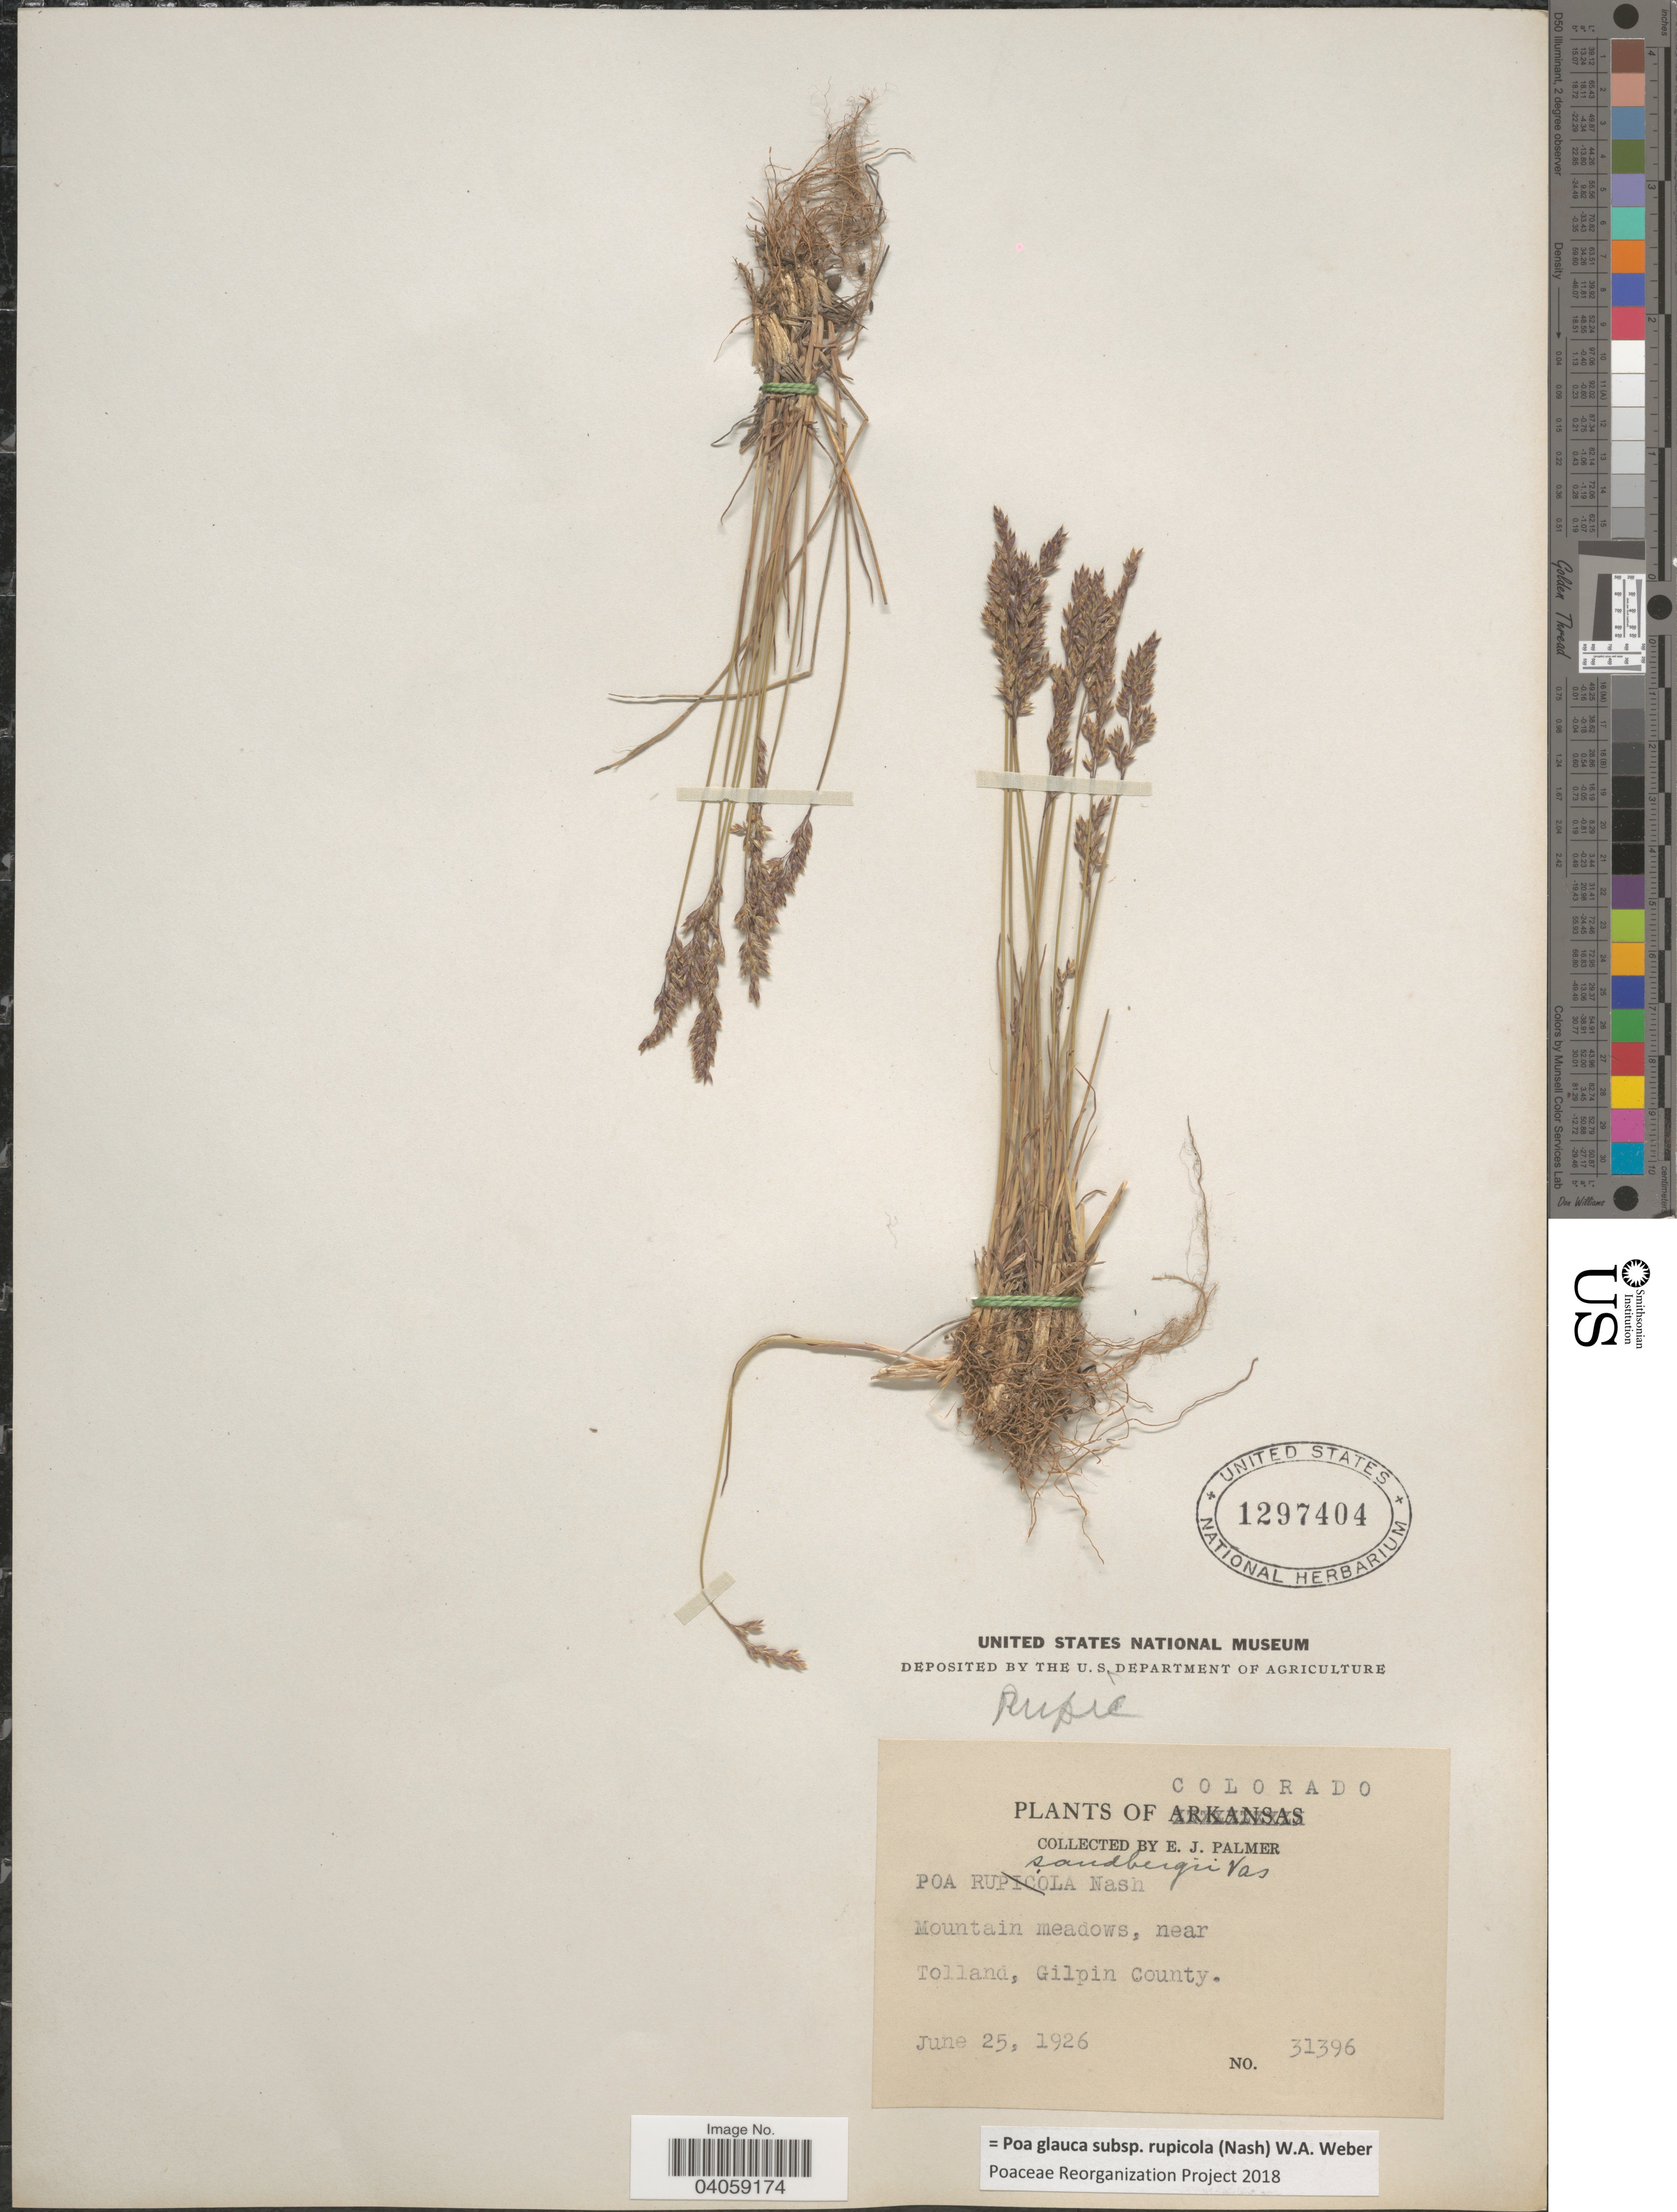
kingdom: Plantae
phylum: Tracheophyta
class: Liliopsida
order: Poales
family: Poaceae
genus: Poa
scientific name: Poa glauca subsp. rupicola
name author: (Nash) W.A. Weber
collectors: E. J. Palmer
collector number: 31396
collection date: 1926-06-25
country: United States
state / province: Colorado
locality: Mountain meadows, near Tolland, Gilpin County.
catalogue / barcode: US 1297404